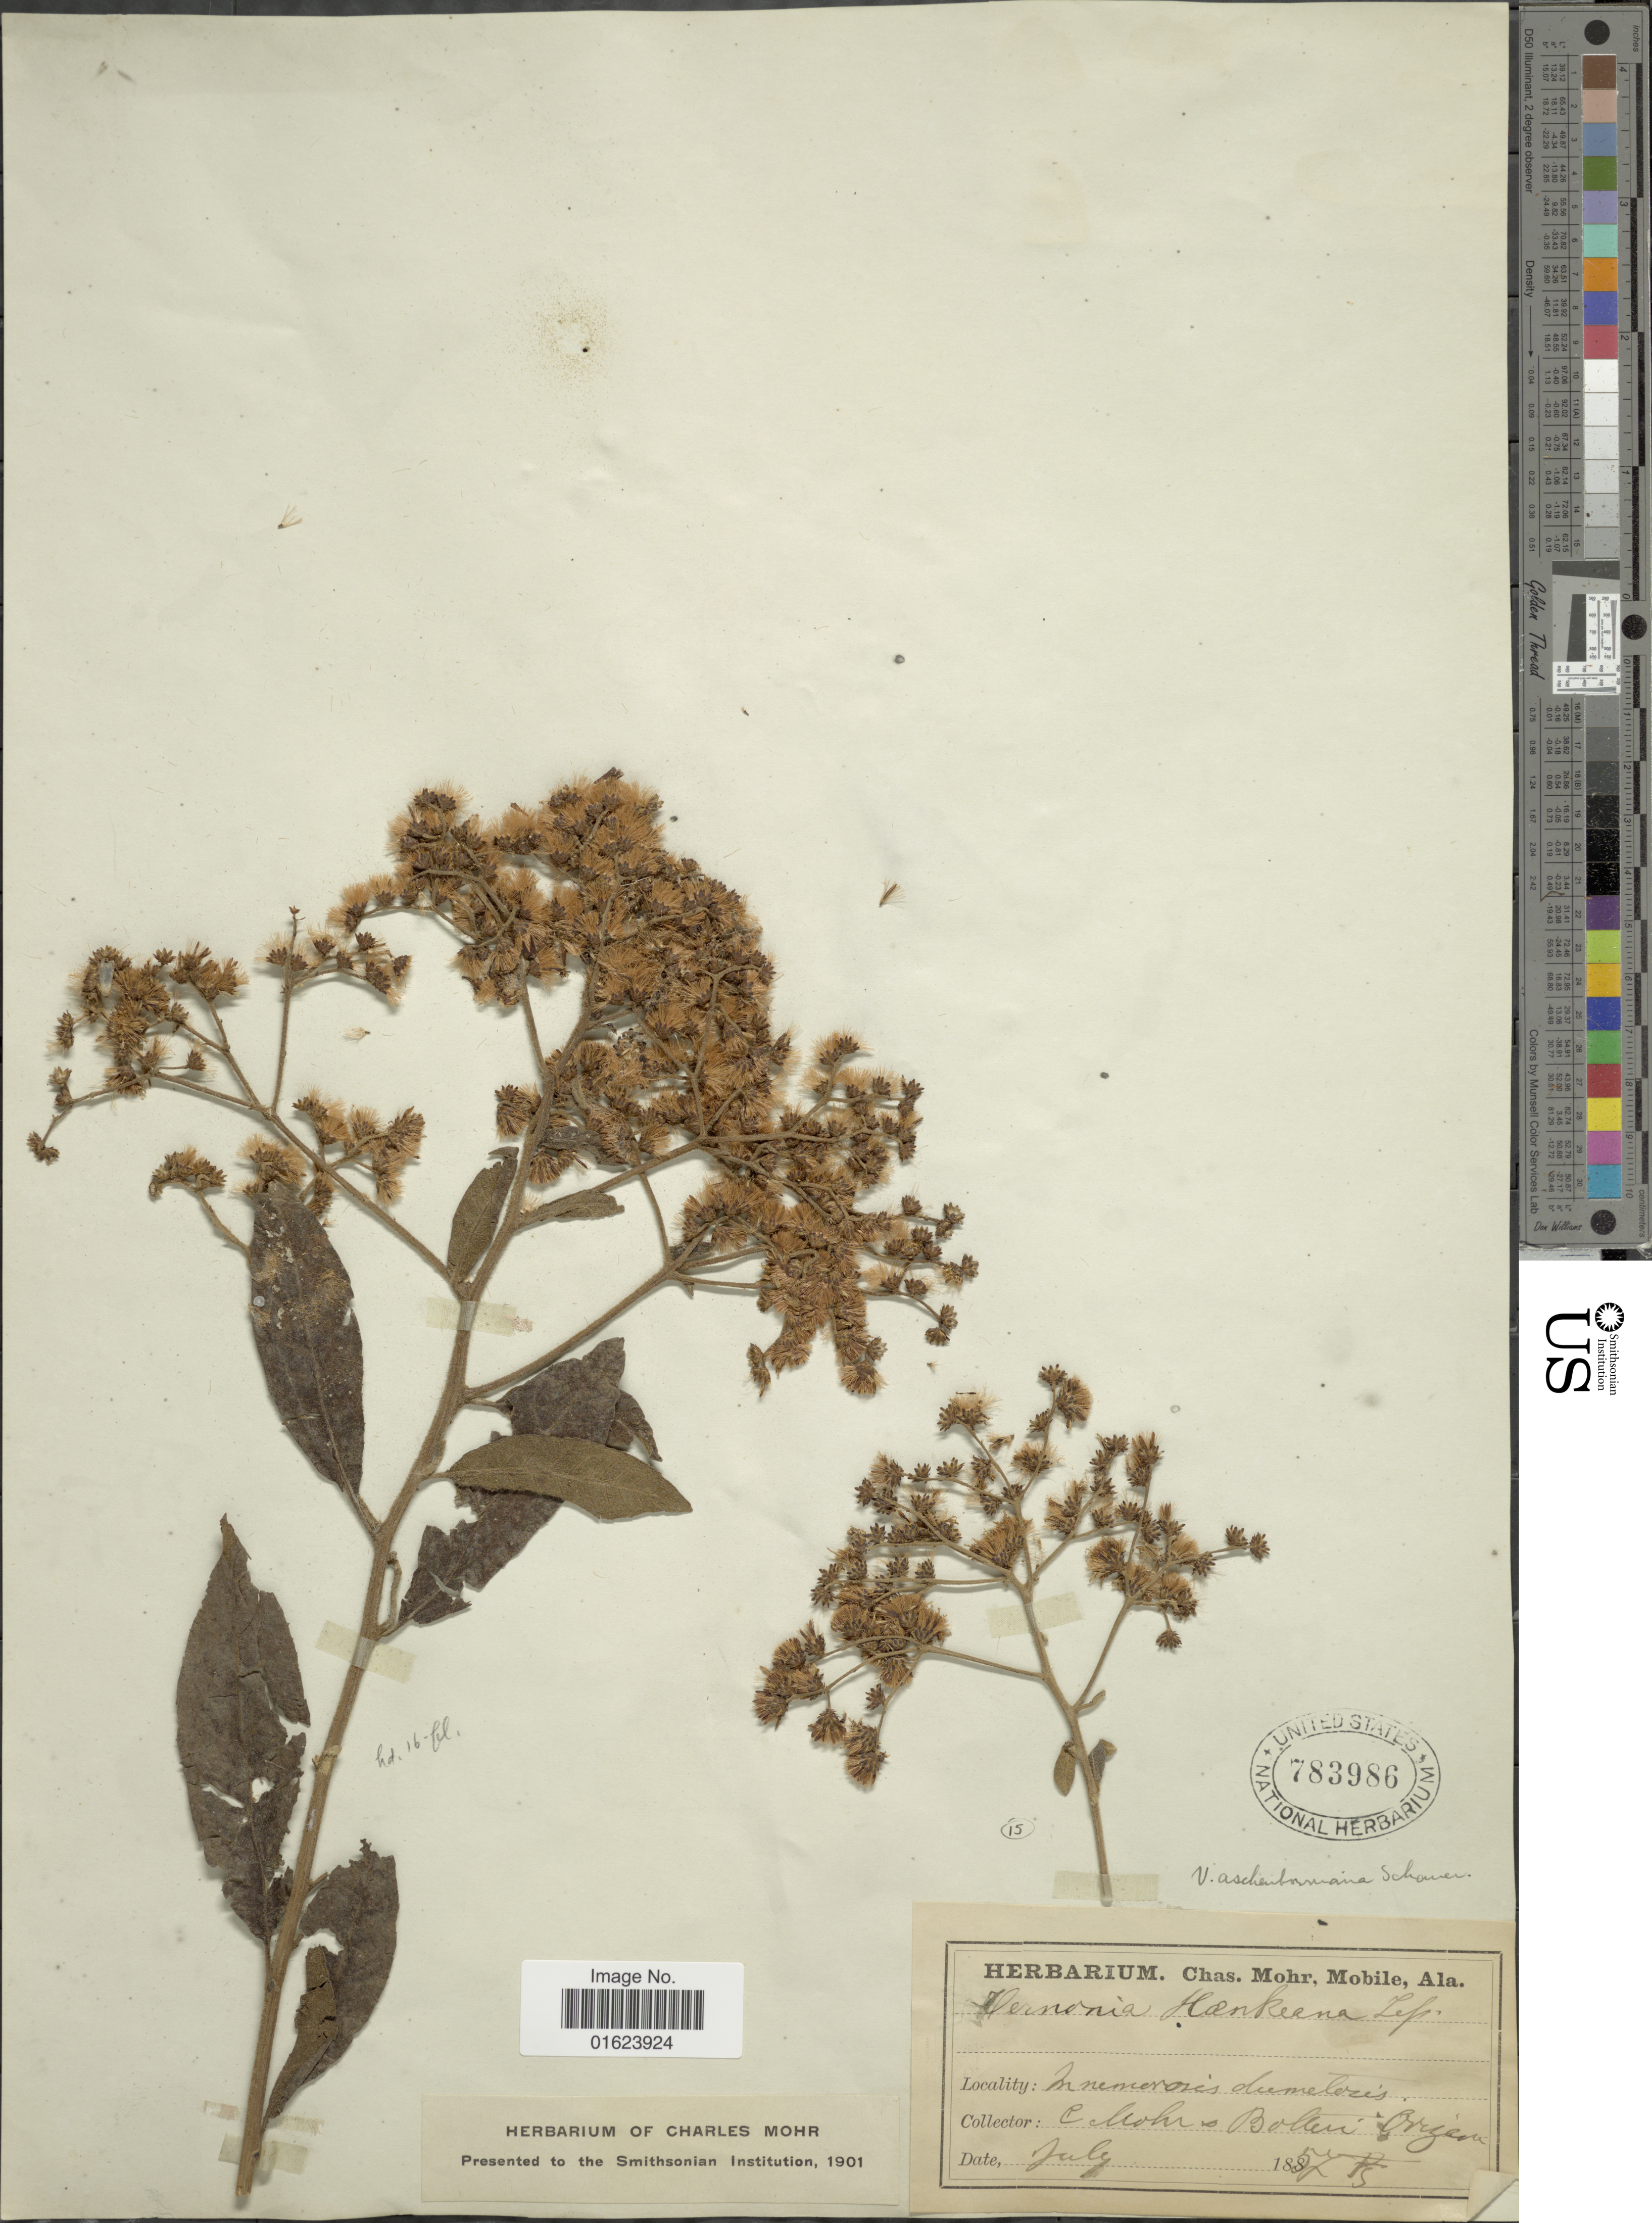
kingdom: Plantae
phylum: Tracheophyta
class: Magnoliopsida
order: Asterales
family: Asteraceae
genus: Vernonanthura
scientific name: Vernonanthura patens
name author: (Kunth) H. Rob.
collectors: C. T. Mohr & -. Botteri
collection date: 1857-07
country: Mexico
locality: Orizaba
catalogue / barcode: US 783986